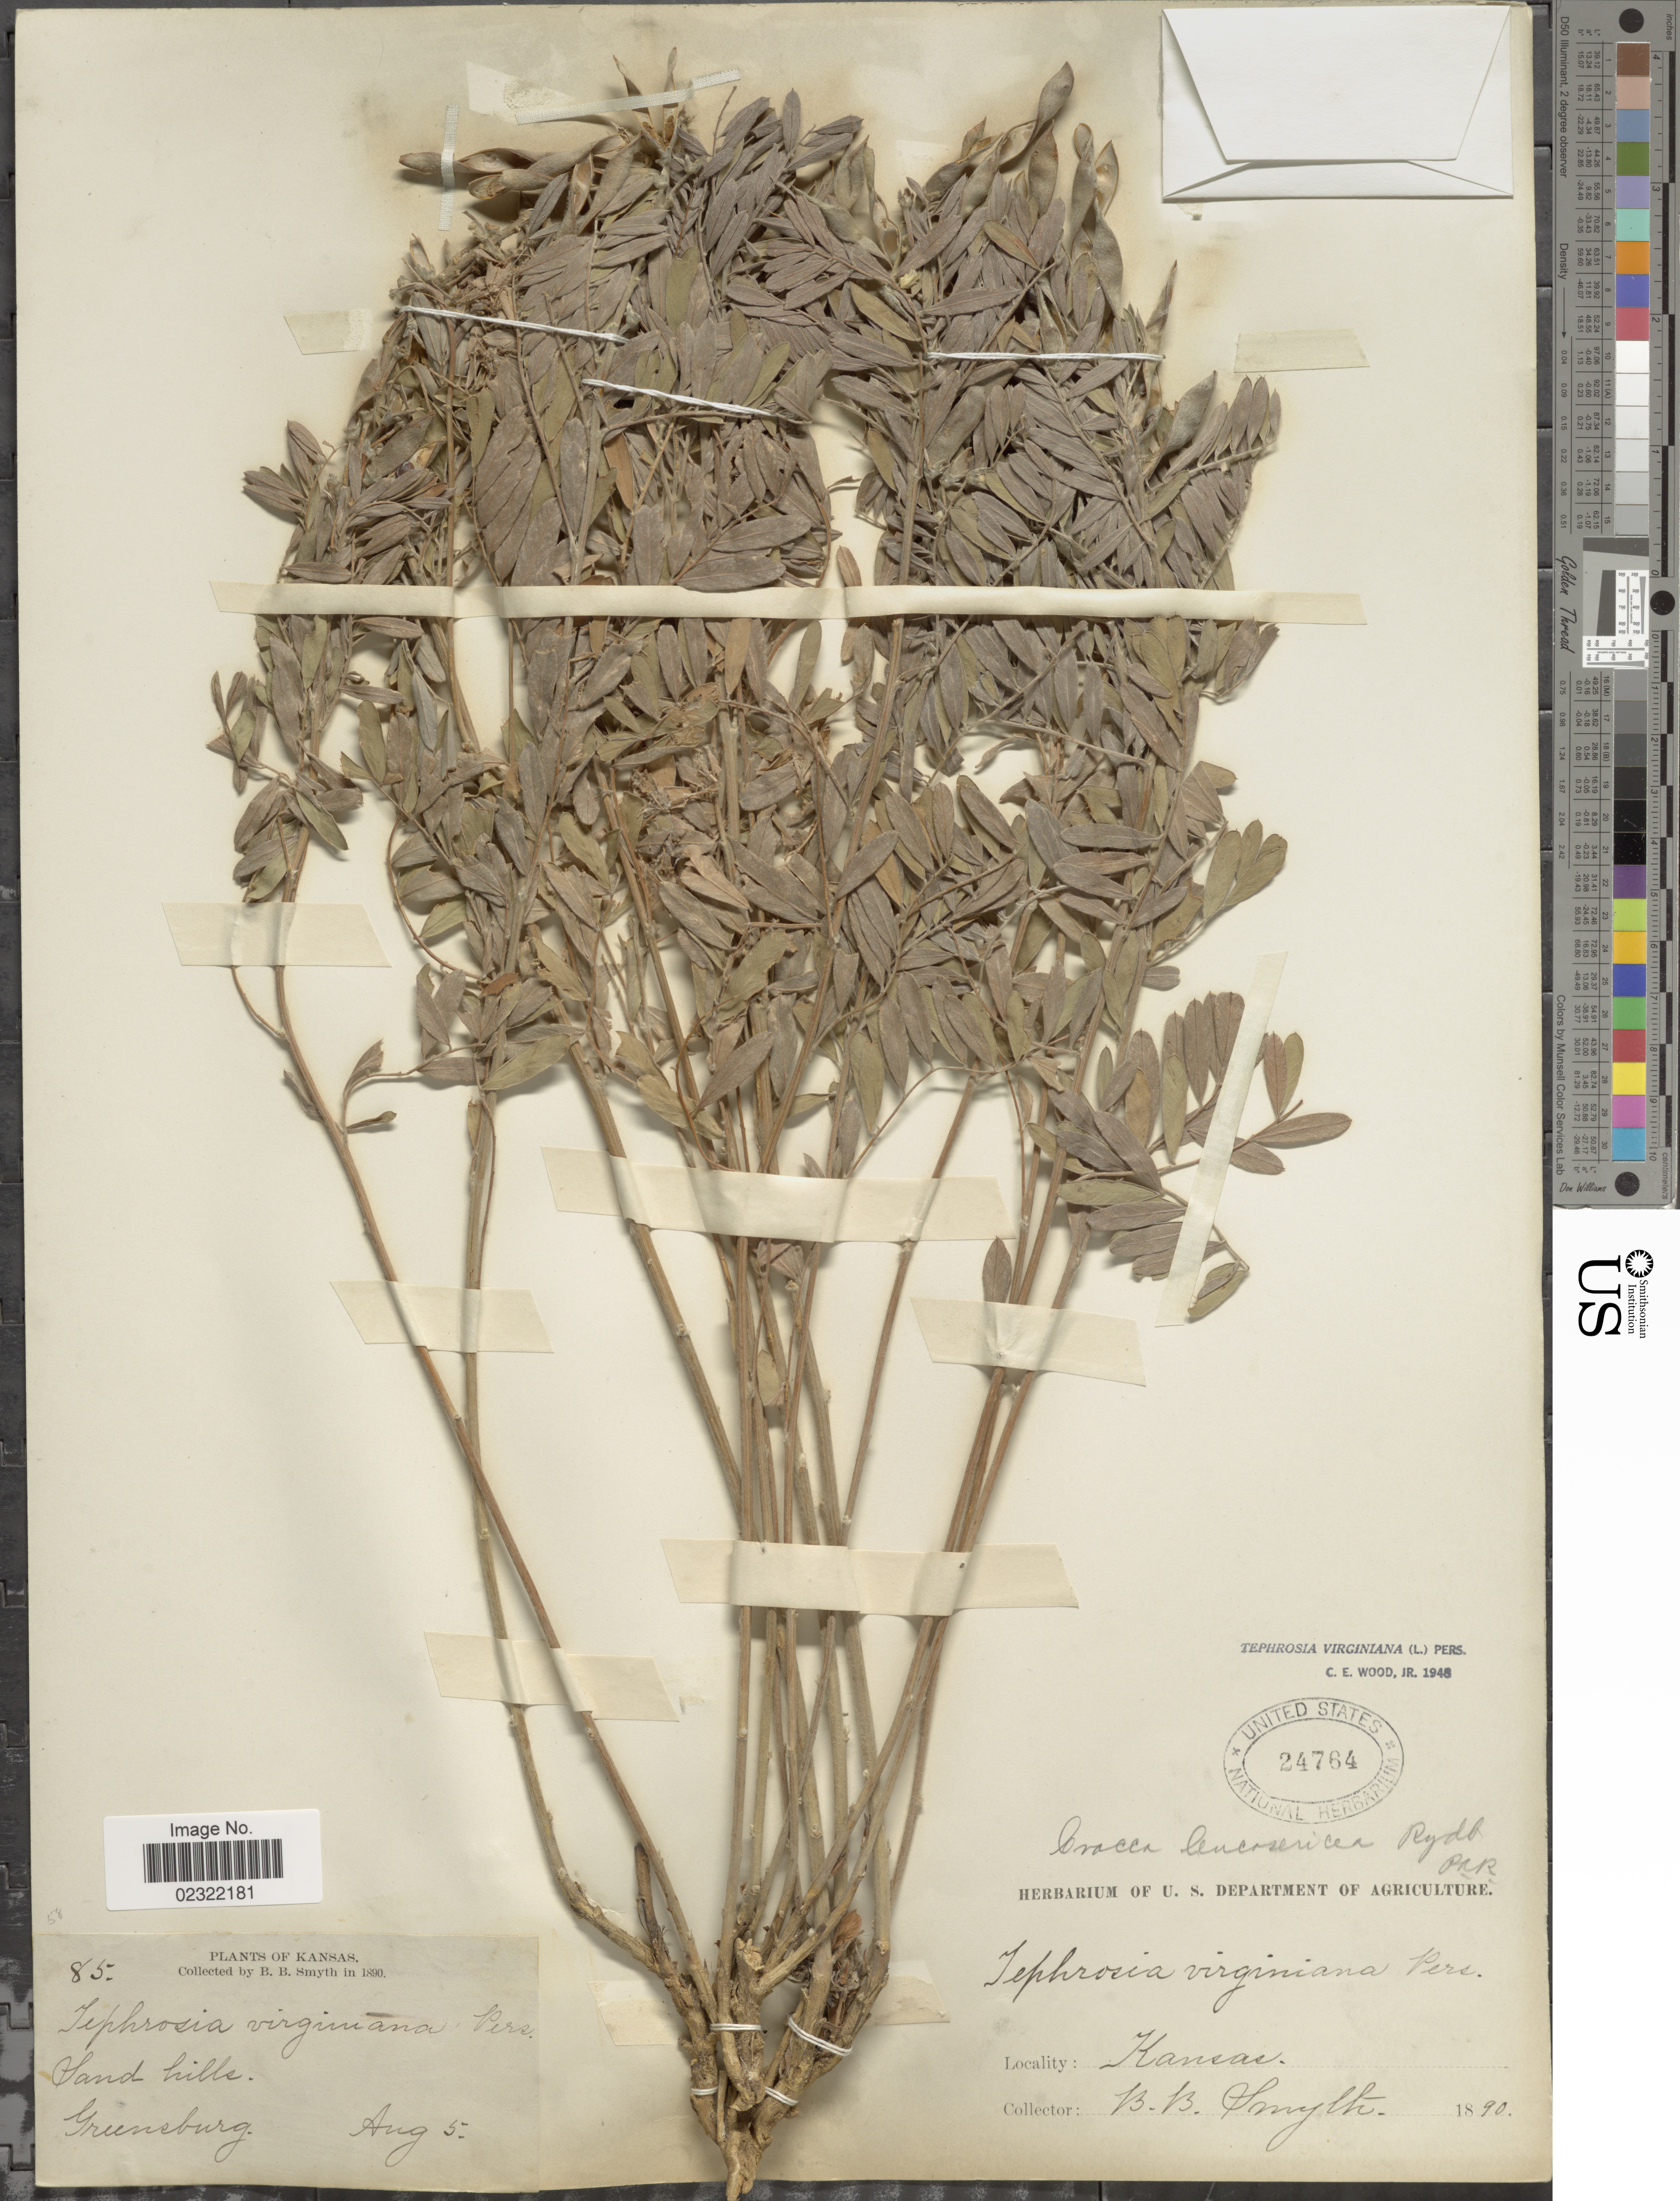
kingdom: Plantae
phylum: Tracheophyta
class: Magnoliopsida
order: Fabales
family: Fabaceae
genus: Tephrosia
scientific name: Tephrosia virginiana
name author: (L.) Pers.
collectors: B. Smyth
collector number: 85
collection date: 1890-08-05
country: United States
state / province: Kansas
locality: Sand hills, Greensburg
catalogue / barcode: US 24764